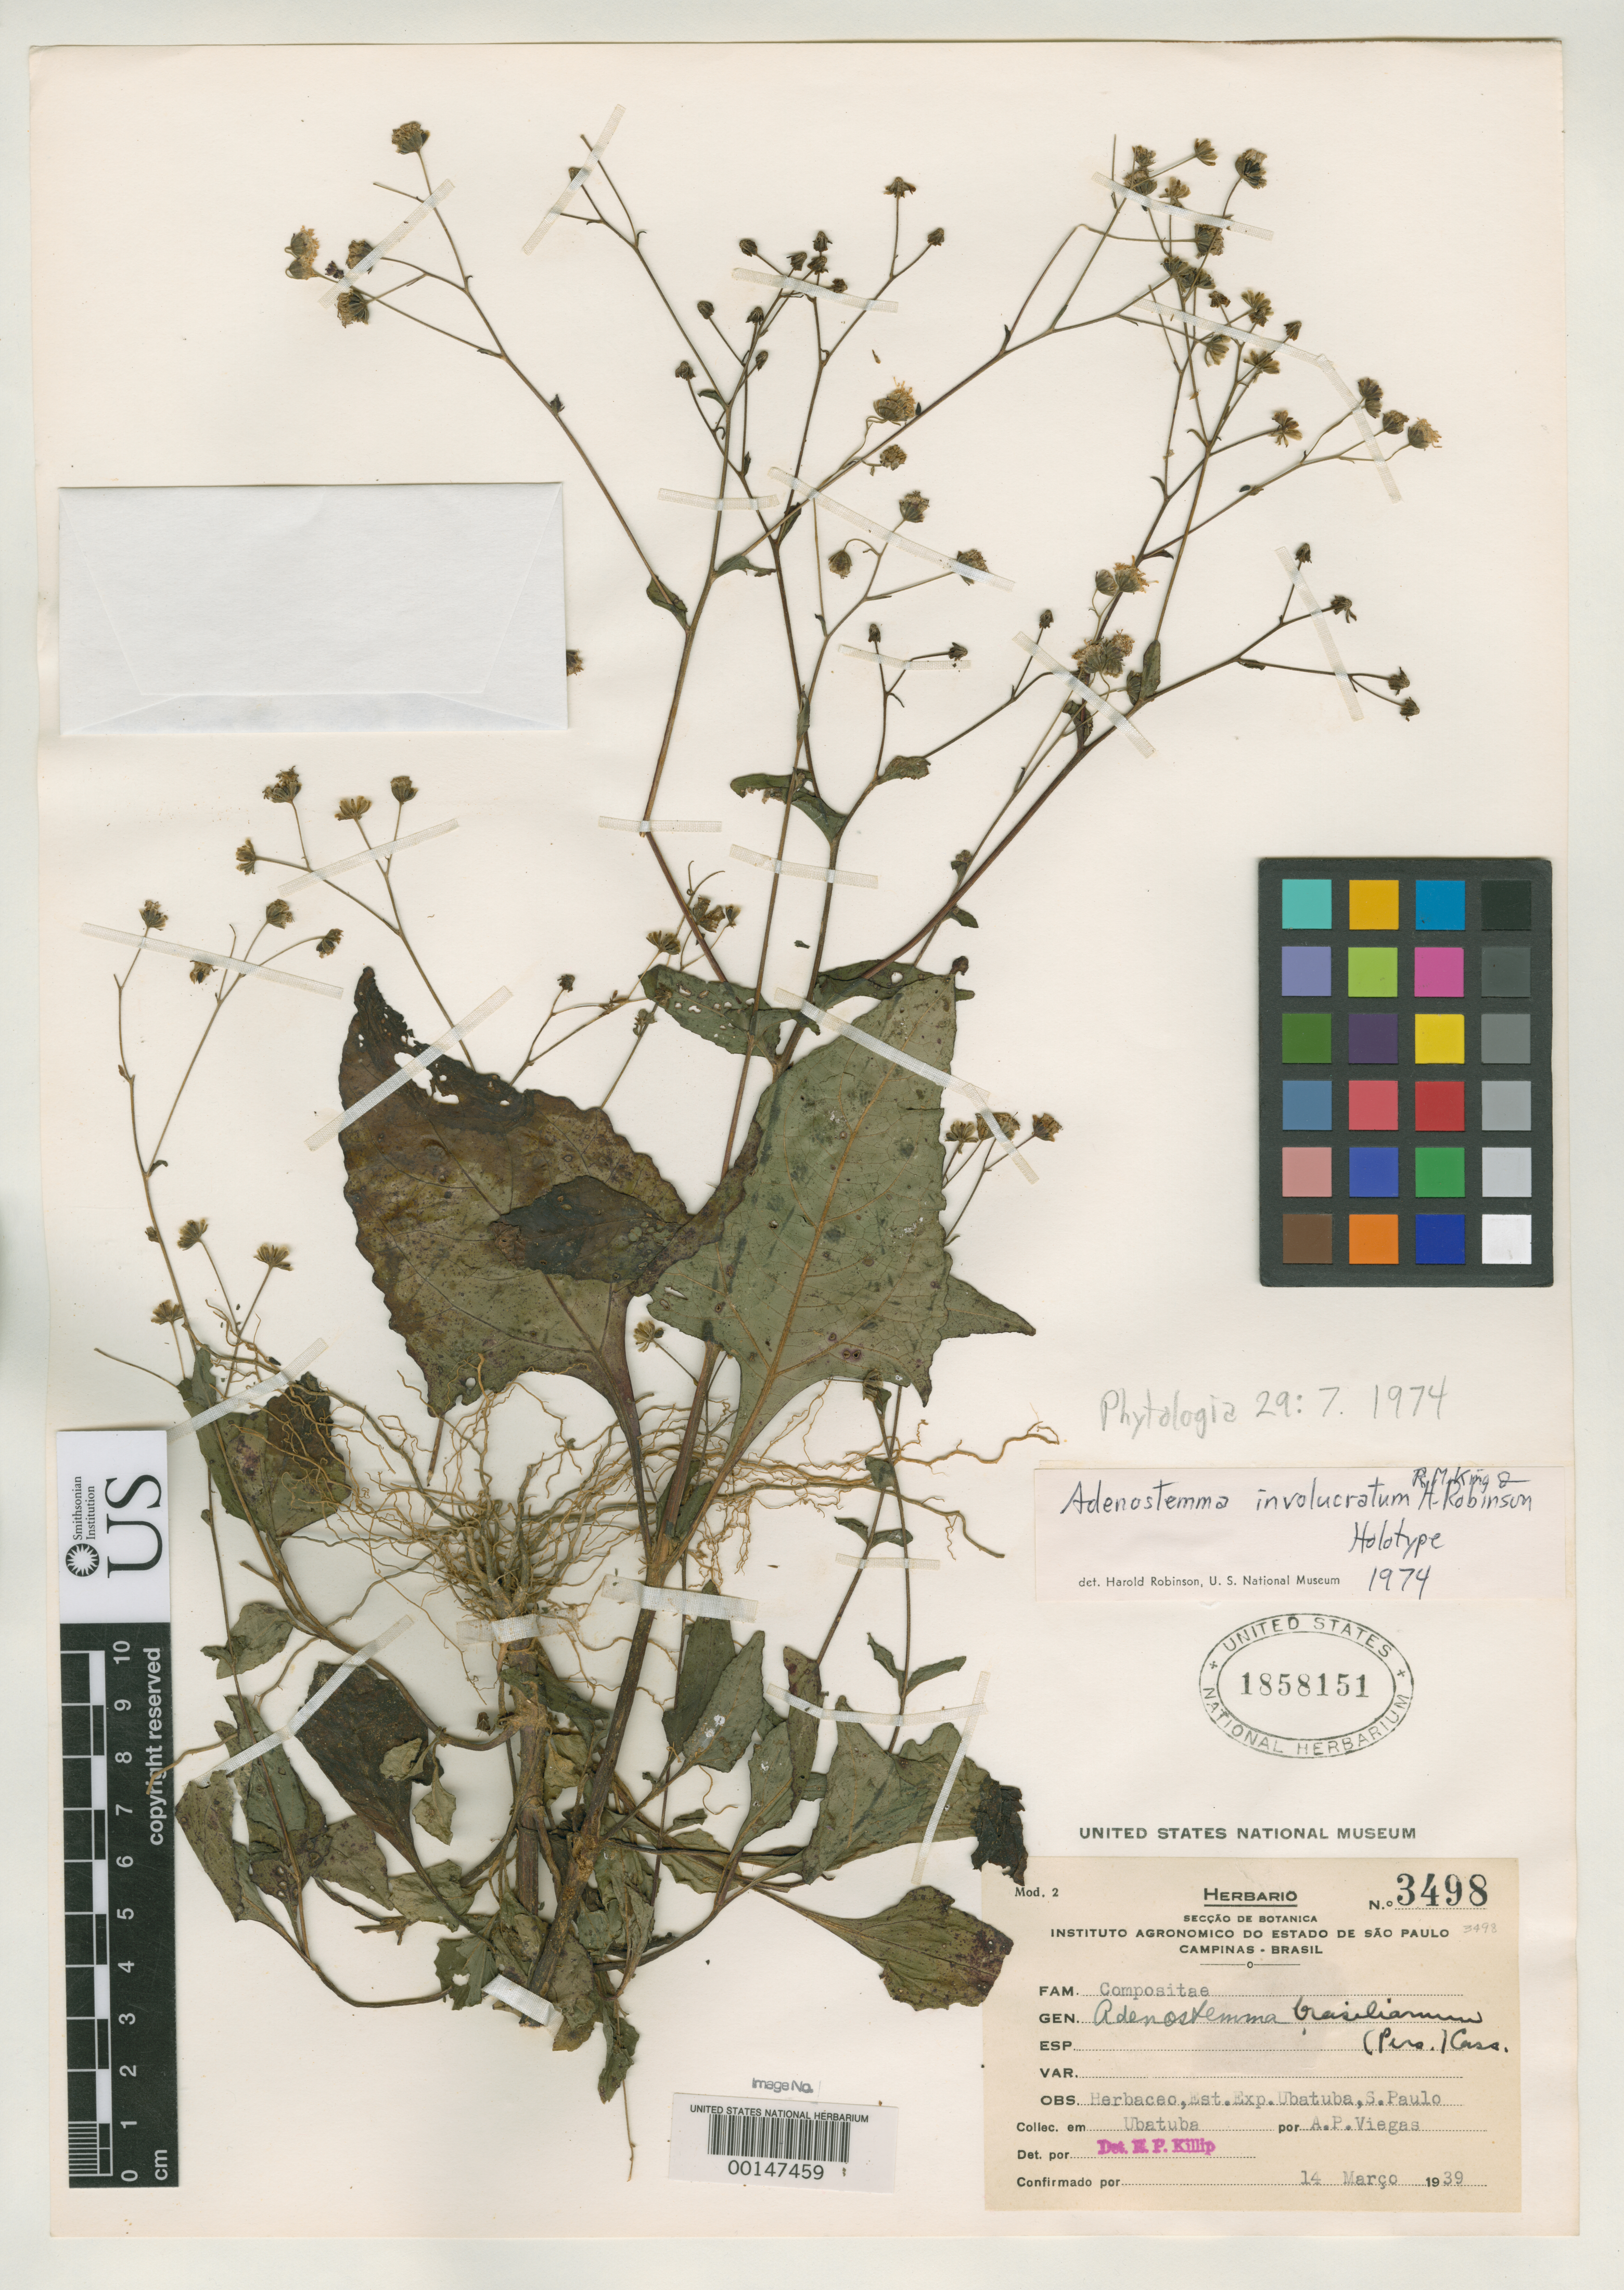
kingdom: Plantae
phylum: Tracheophyta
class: Magnoliopsida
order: Asterales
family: Asteraceae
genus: Adenostemma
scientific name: Adenostemma involucratum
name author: R.M. King & H. Rob.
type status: Holotype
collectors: A. Viegas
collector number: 3498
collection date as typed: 14 Mar 1939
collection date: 1939-03-14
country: Brazil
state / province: São Paulo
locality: Ubatuba.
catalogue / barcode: US 1858151